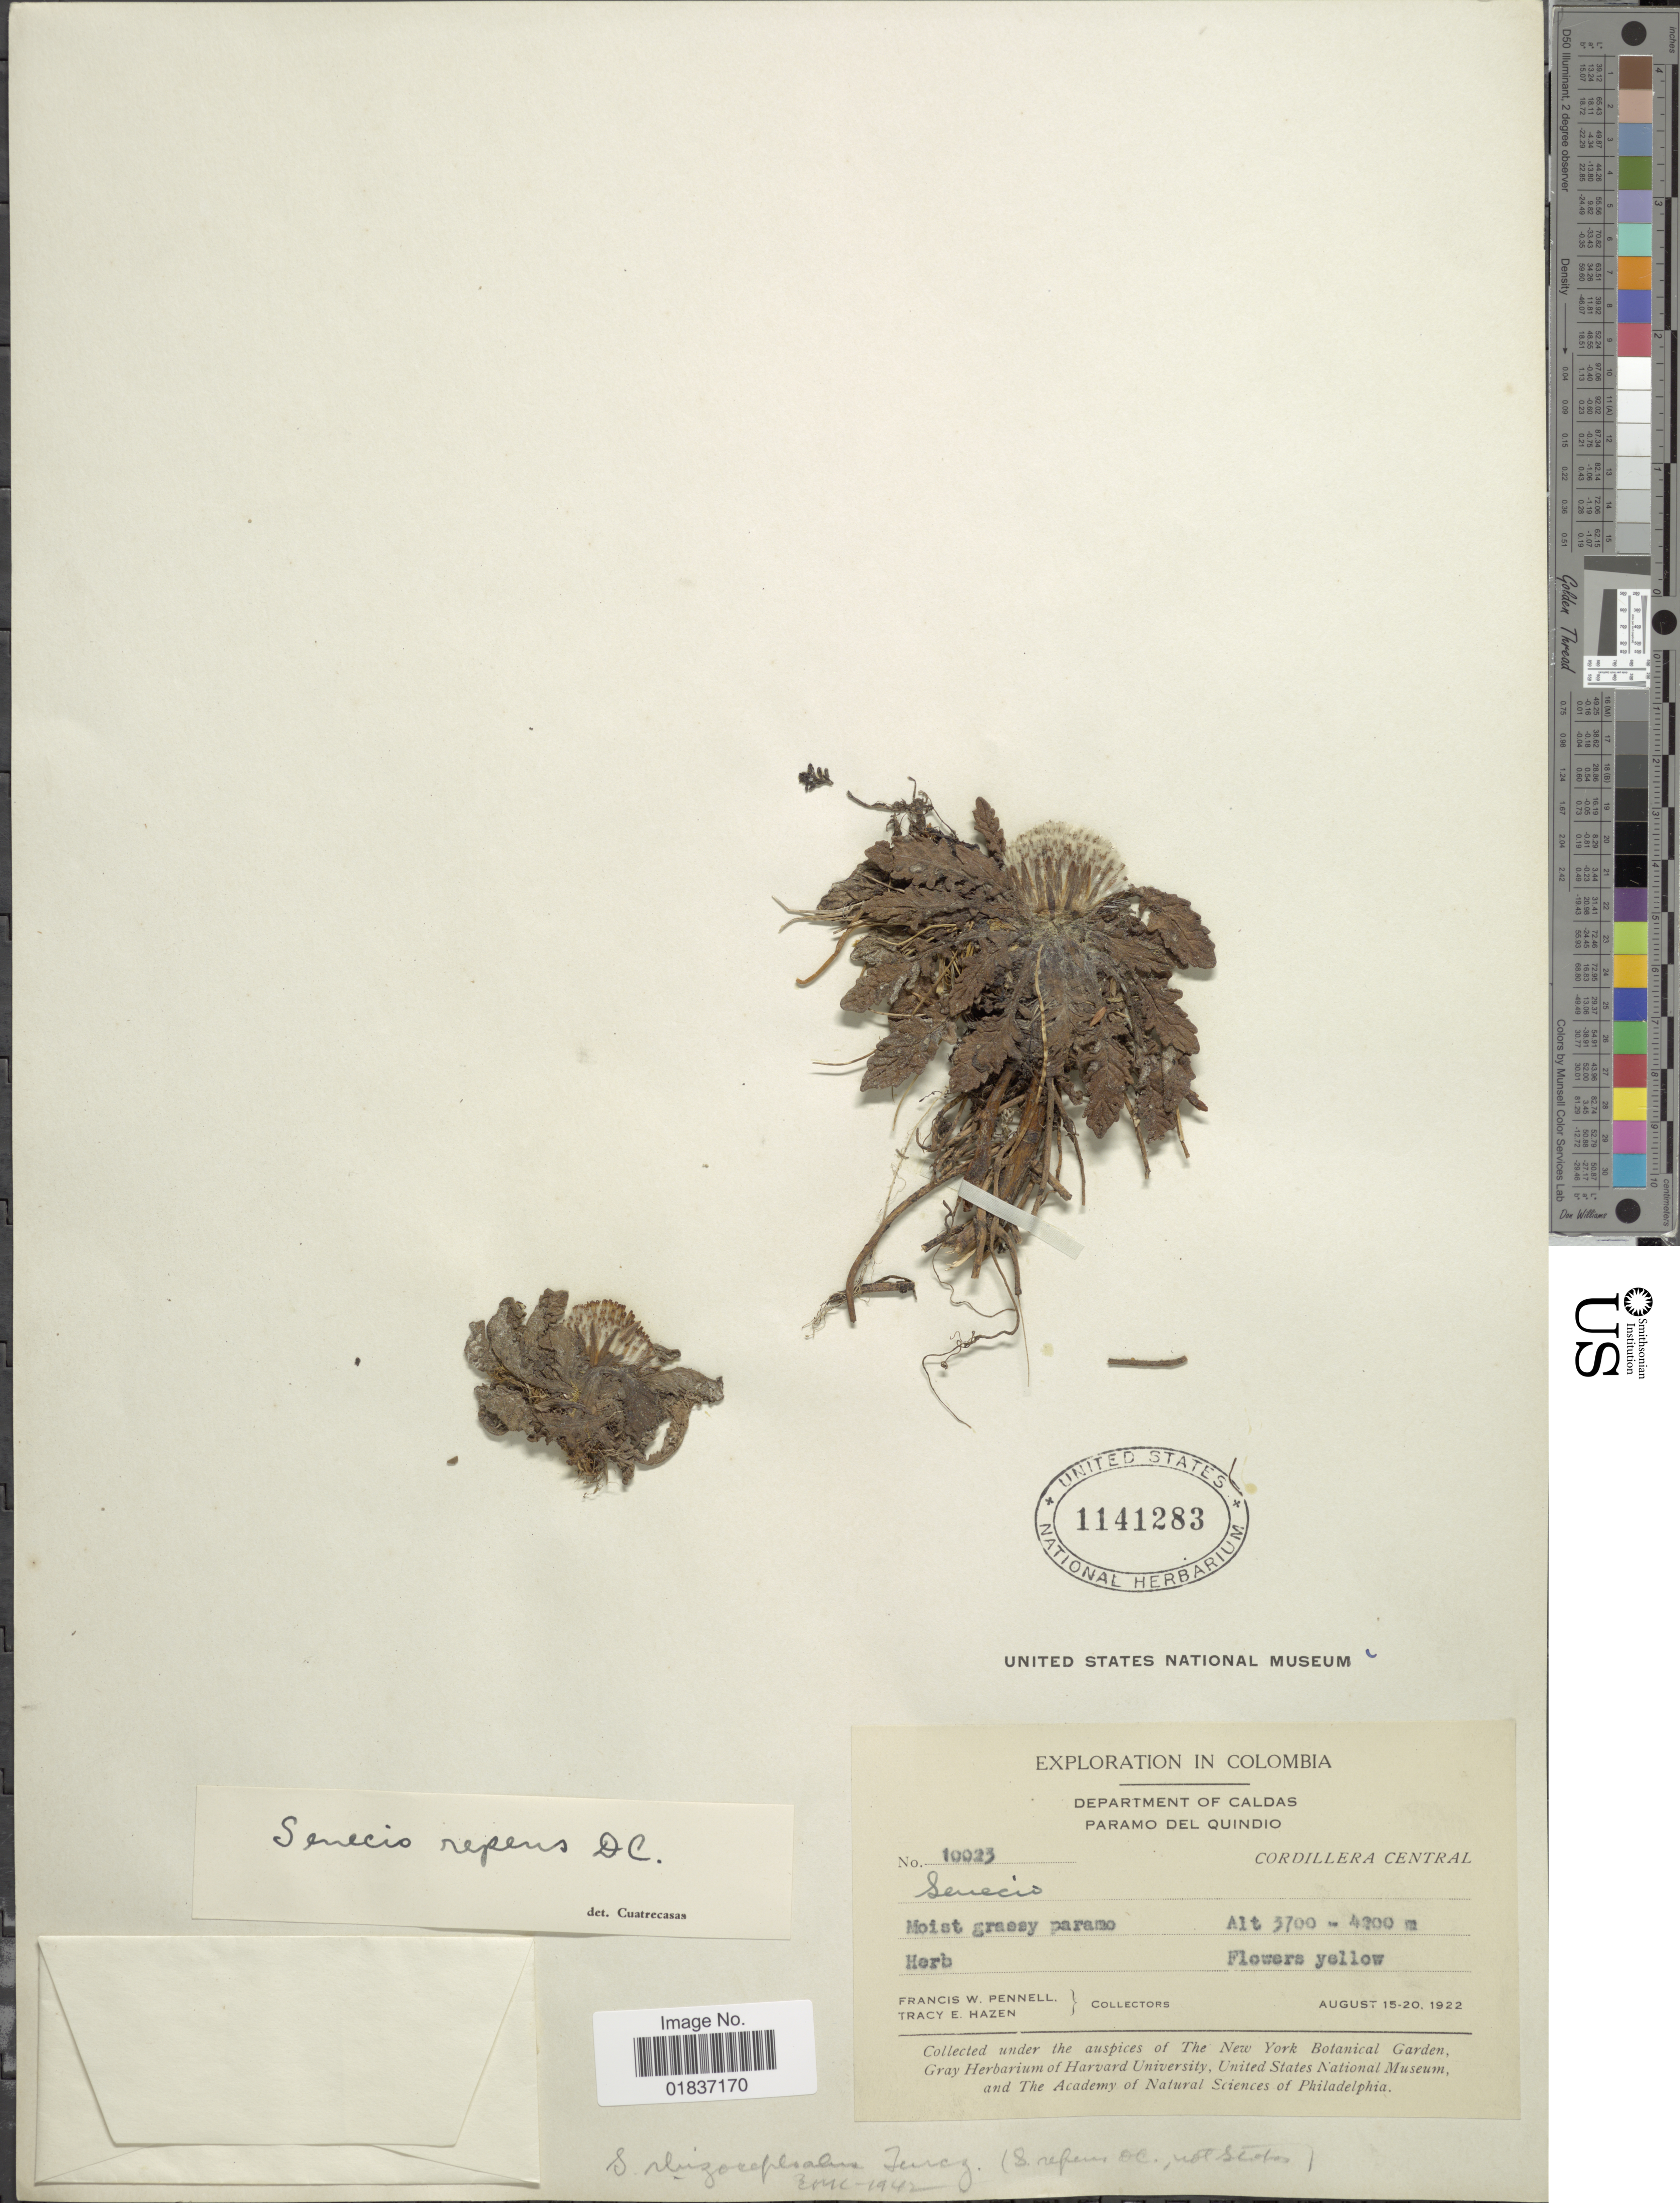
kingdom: Plantae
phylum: Tracheophyta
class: Magnoliopsida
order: Asterales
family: Asteraceae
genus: Senecio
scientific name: Senecio rhizocephalus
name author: Turcz.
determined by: Salomon, Luciana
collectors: F. W. Pennell & T. E. Hazen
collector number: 10023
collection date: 1922-08-15/1922-08-20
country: Colombia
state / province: Caldas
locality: Department of Caldas. Paramo del Quindio. Cordillera Central.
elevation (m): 3700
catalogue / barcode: US 1141283